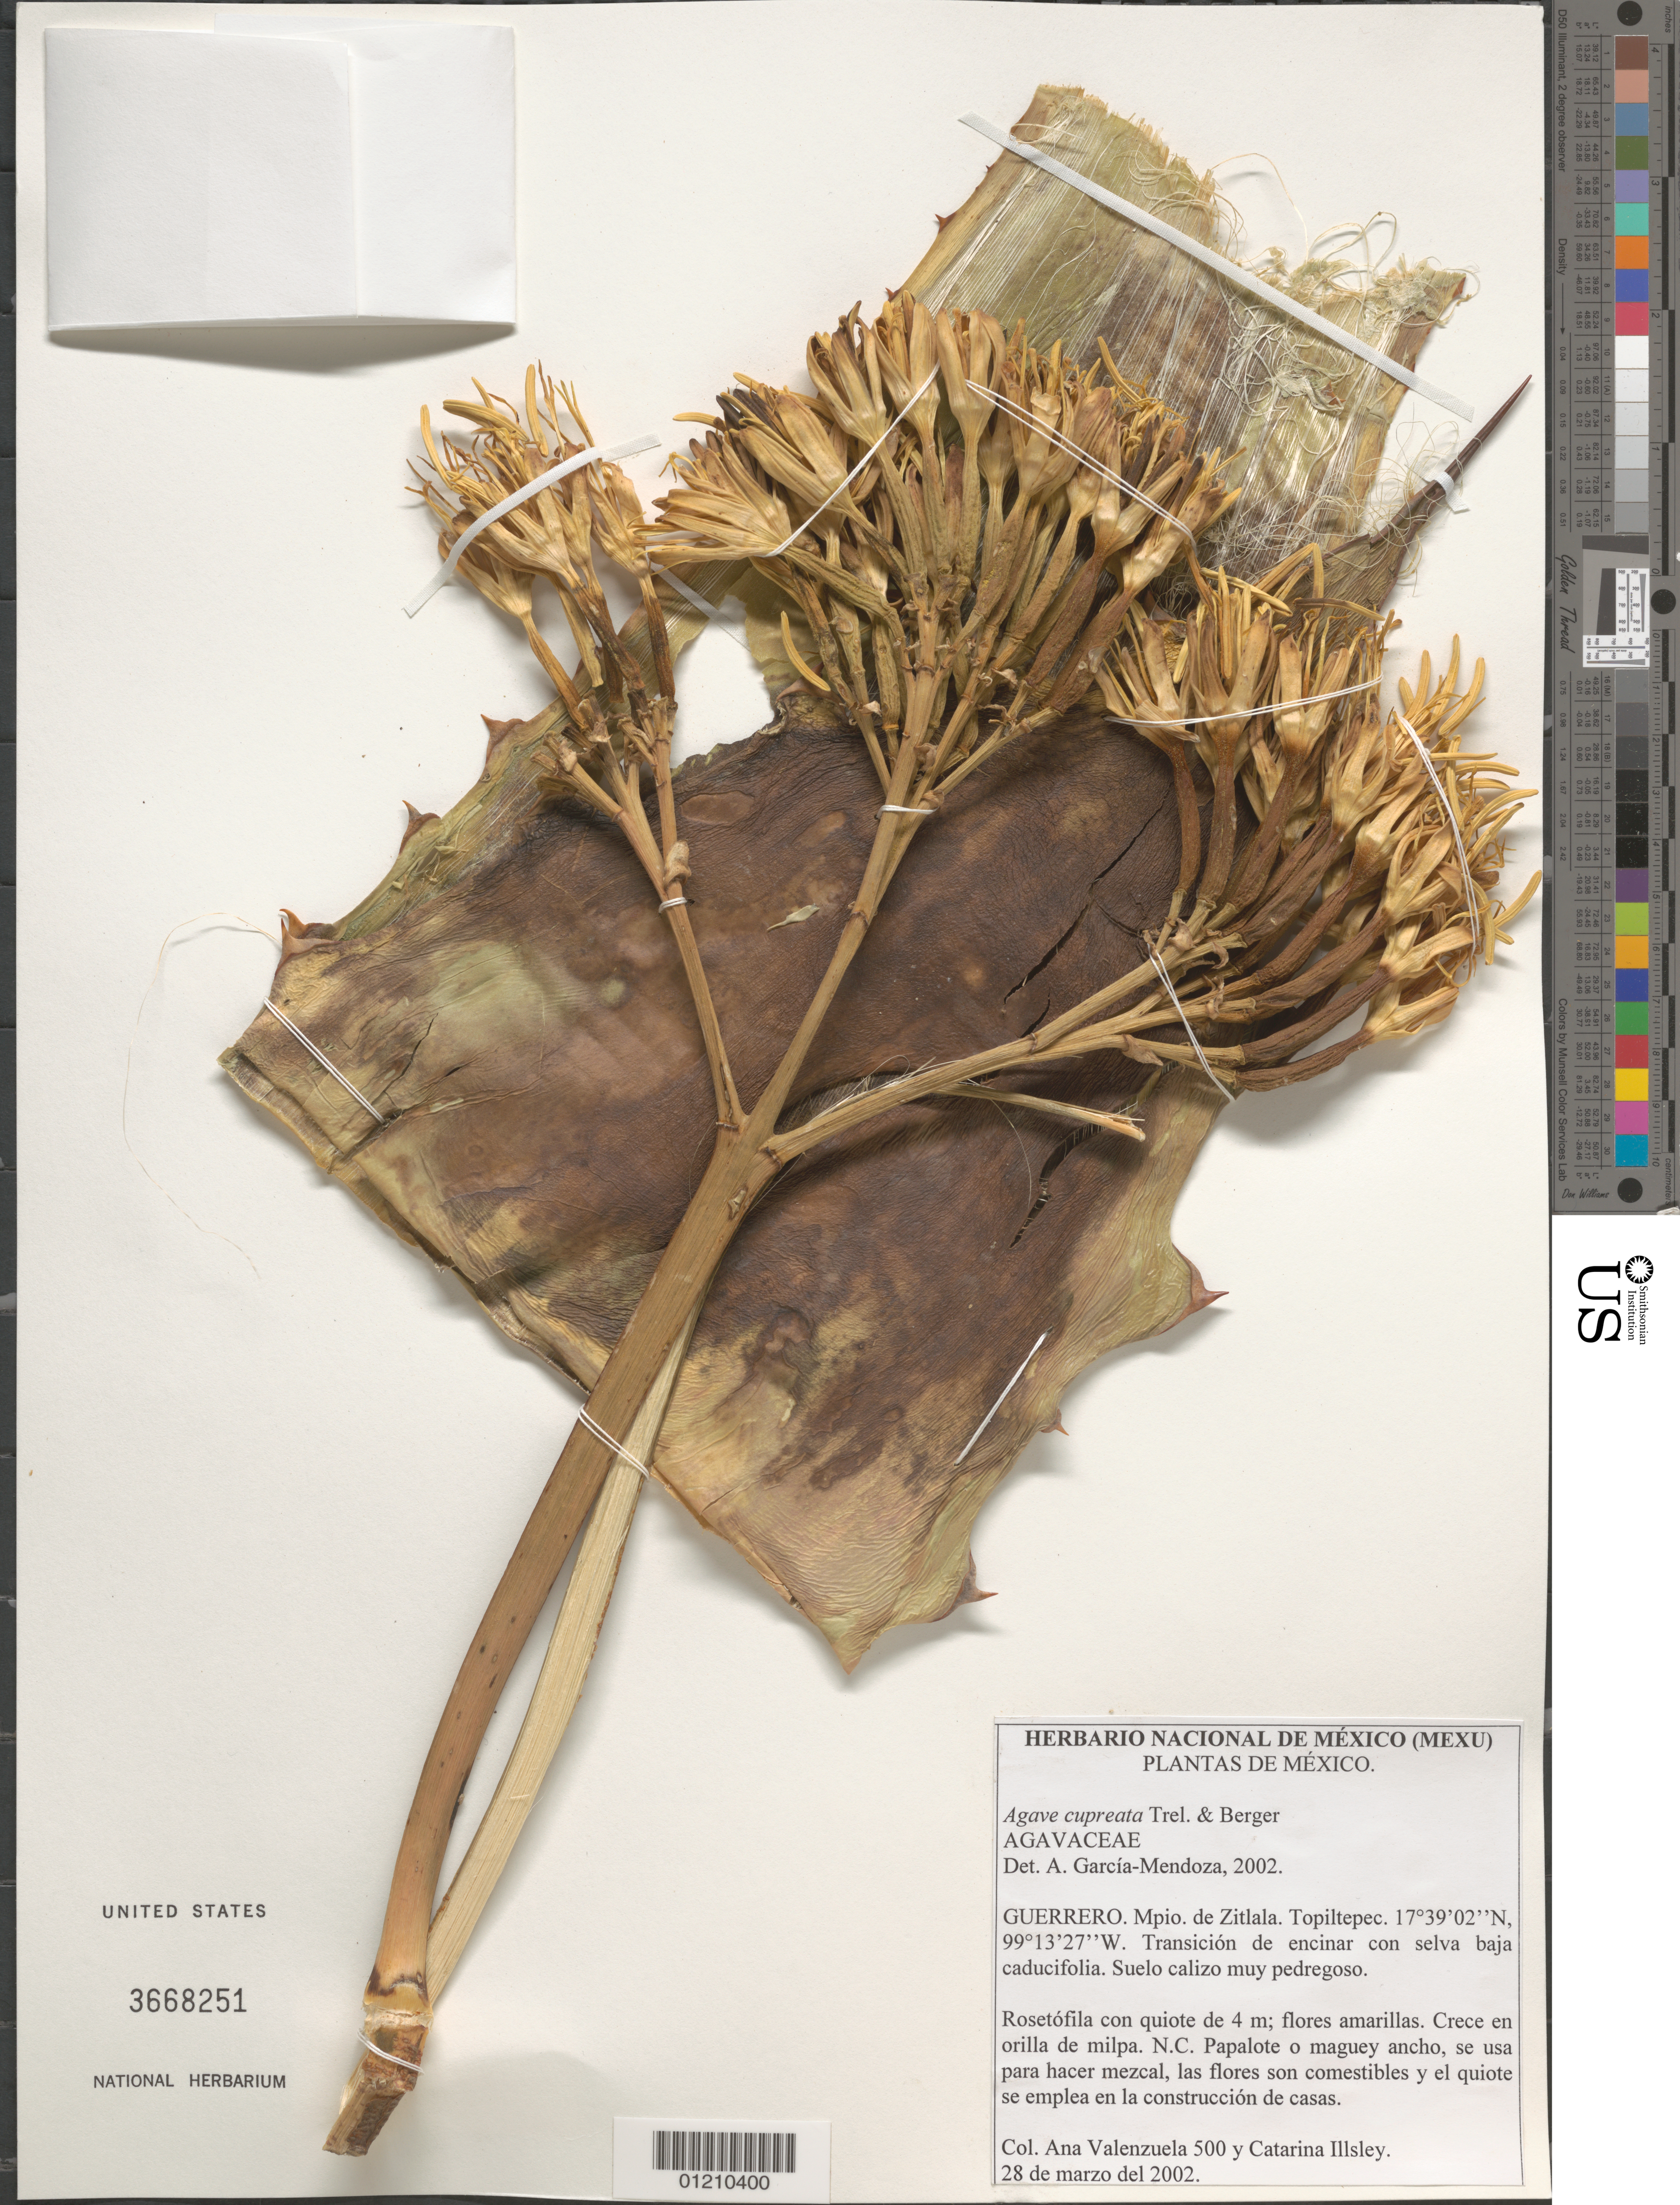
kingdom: Plantae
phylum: Tracheophyta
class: Liliopsida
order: Asparagales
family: Asparagaceae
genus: Agave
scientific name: Agave cupreata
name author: Trel. & A. Berger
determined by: García-Mendoza, A.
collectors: A. Valenzuela & C. Valenzuela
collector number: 500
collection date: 2002-03-28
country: Mexico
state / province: Guerrero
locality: Mpio. de Zitlala. Topiltepec.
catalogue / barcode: US 3668251